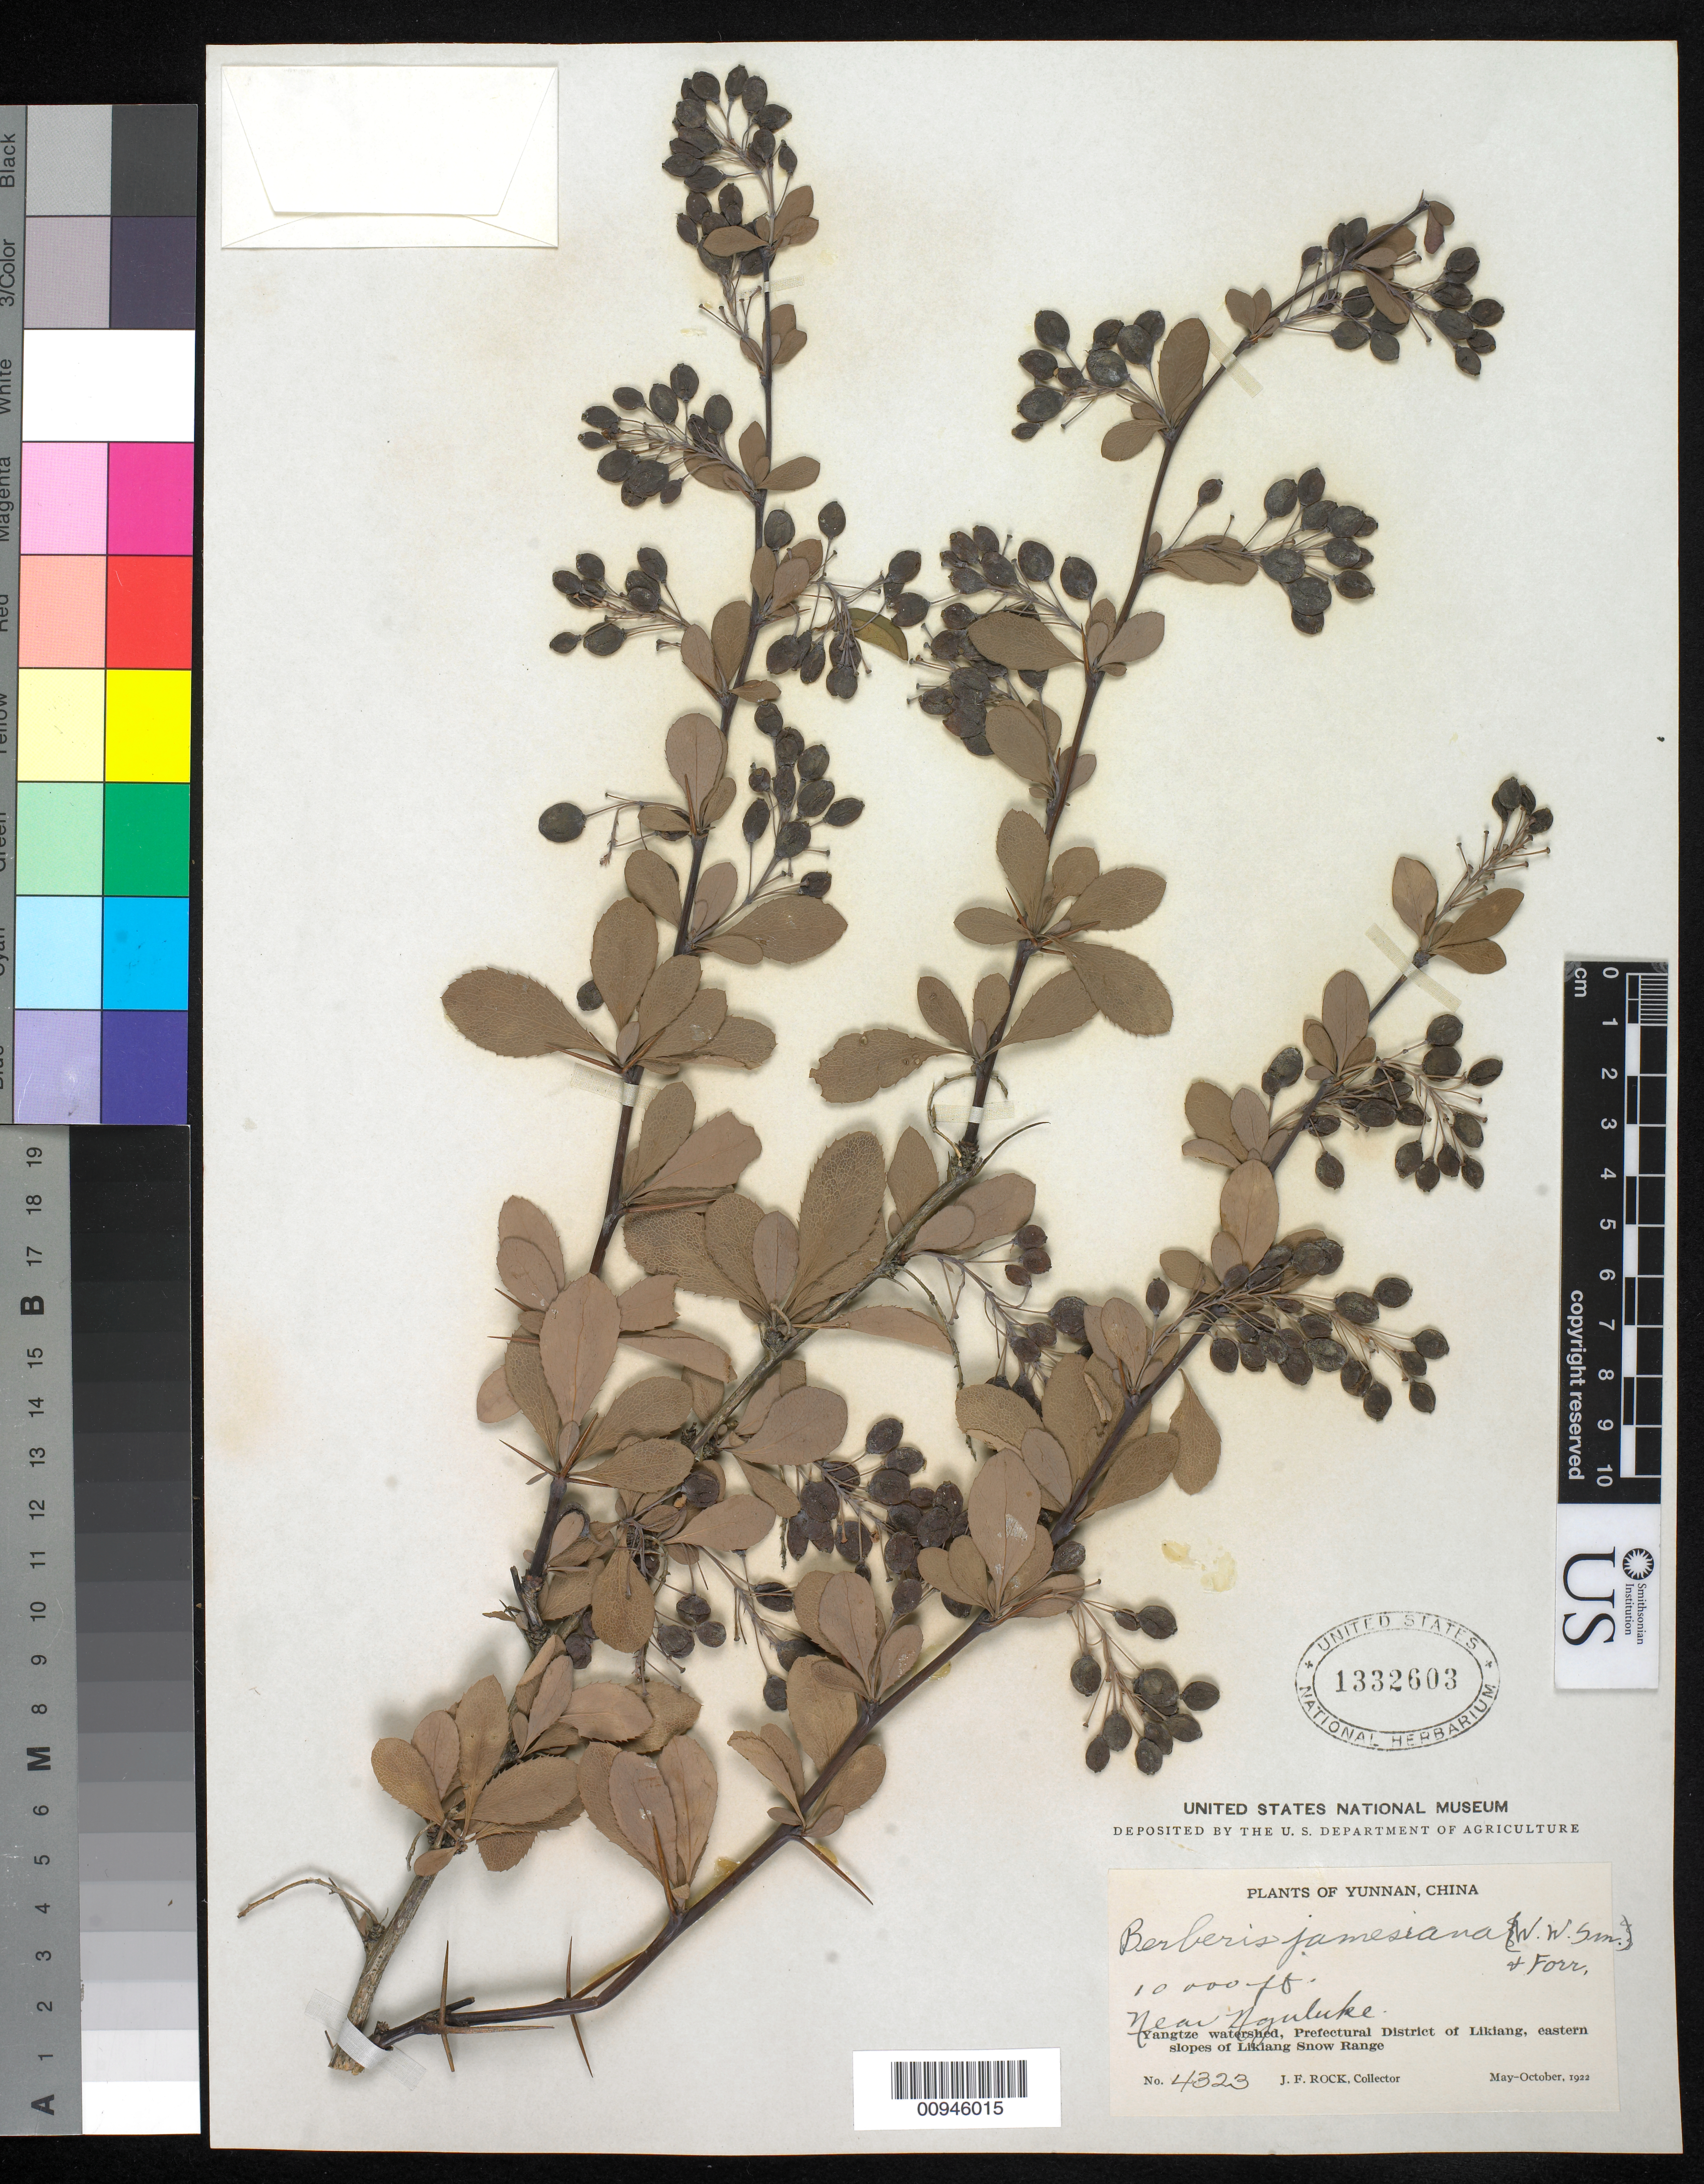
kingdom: Plantae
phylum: Tracheophyta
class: Magnoliopsida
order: Ranunculales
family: Berberidaceae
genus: Berberis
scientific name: Berberis jamesiana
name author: Forrest & W.W. Sm.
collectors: J. F. Rock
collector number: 4323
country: China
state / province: Yunnan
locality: Yangtze watershed, Prefectural District of Likiang, E slopes of Likiang Snow Range, near Nguluke.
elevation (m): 3048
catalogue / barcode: US 1332603